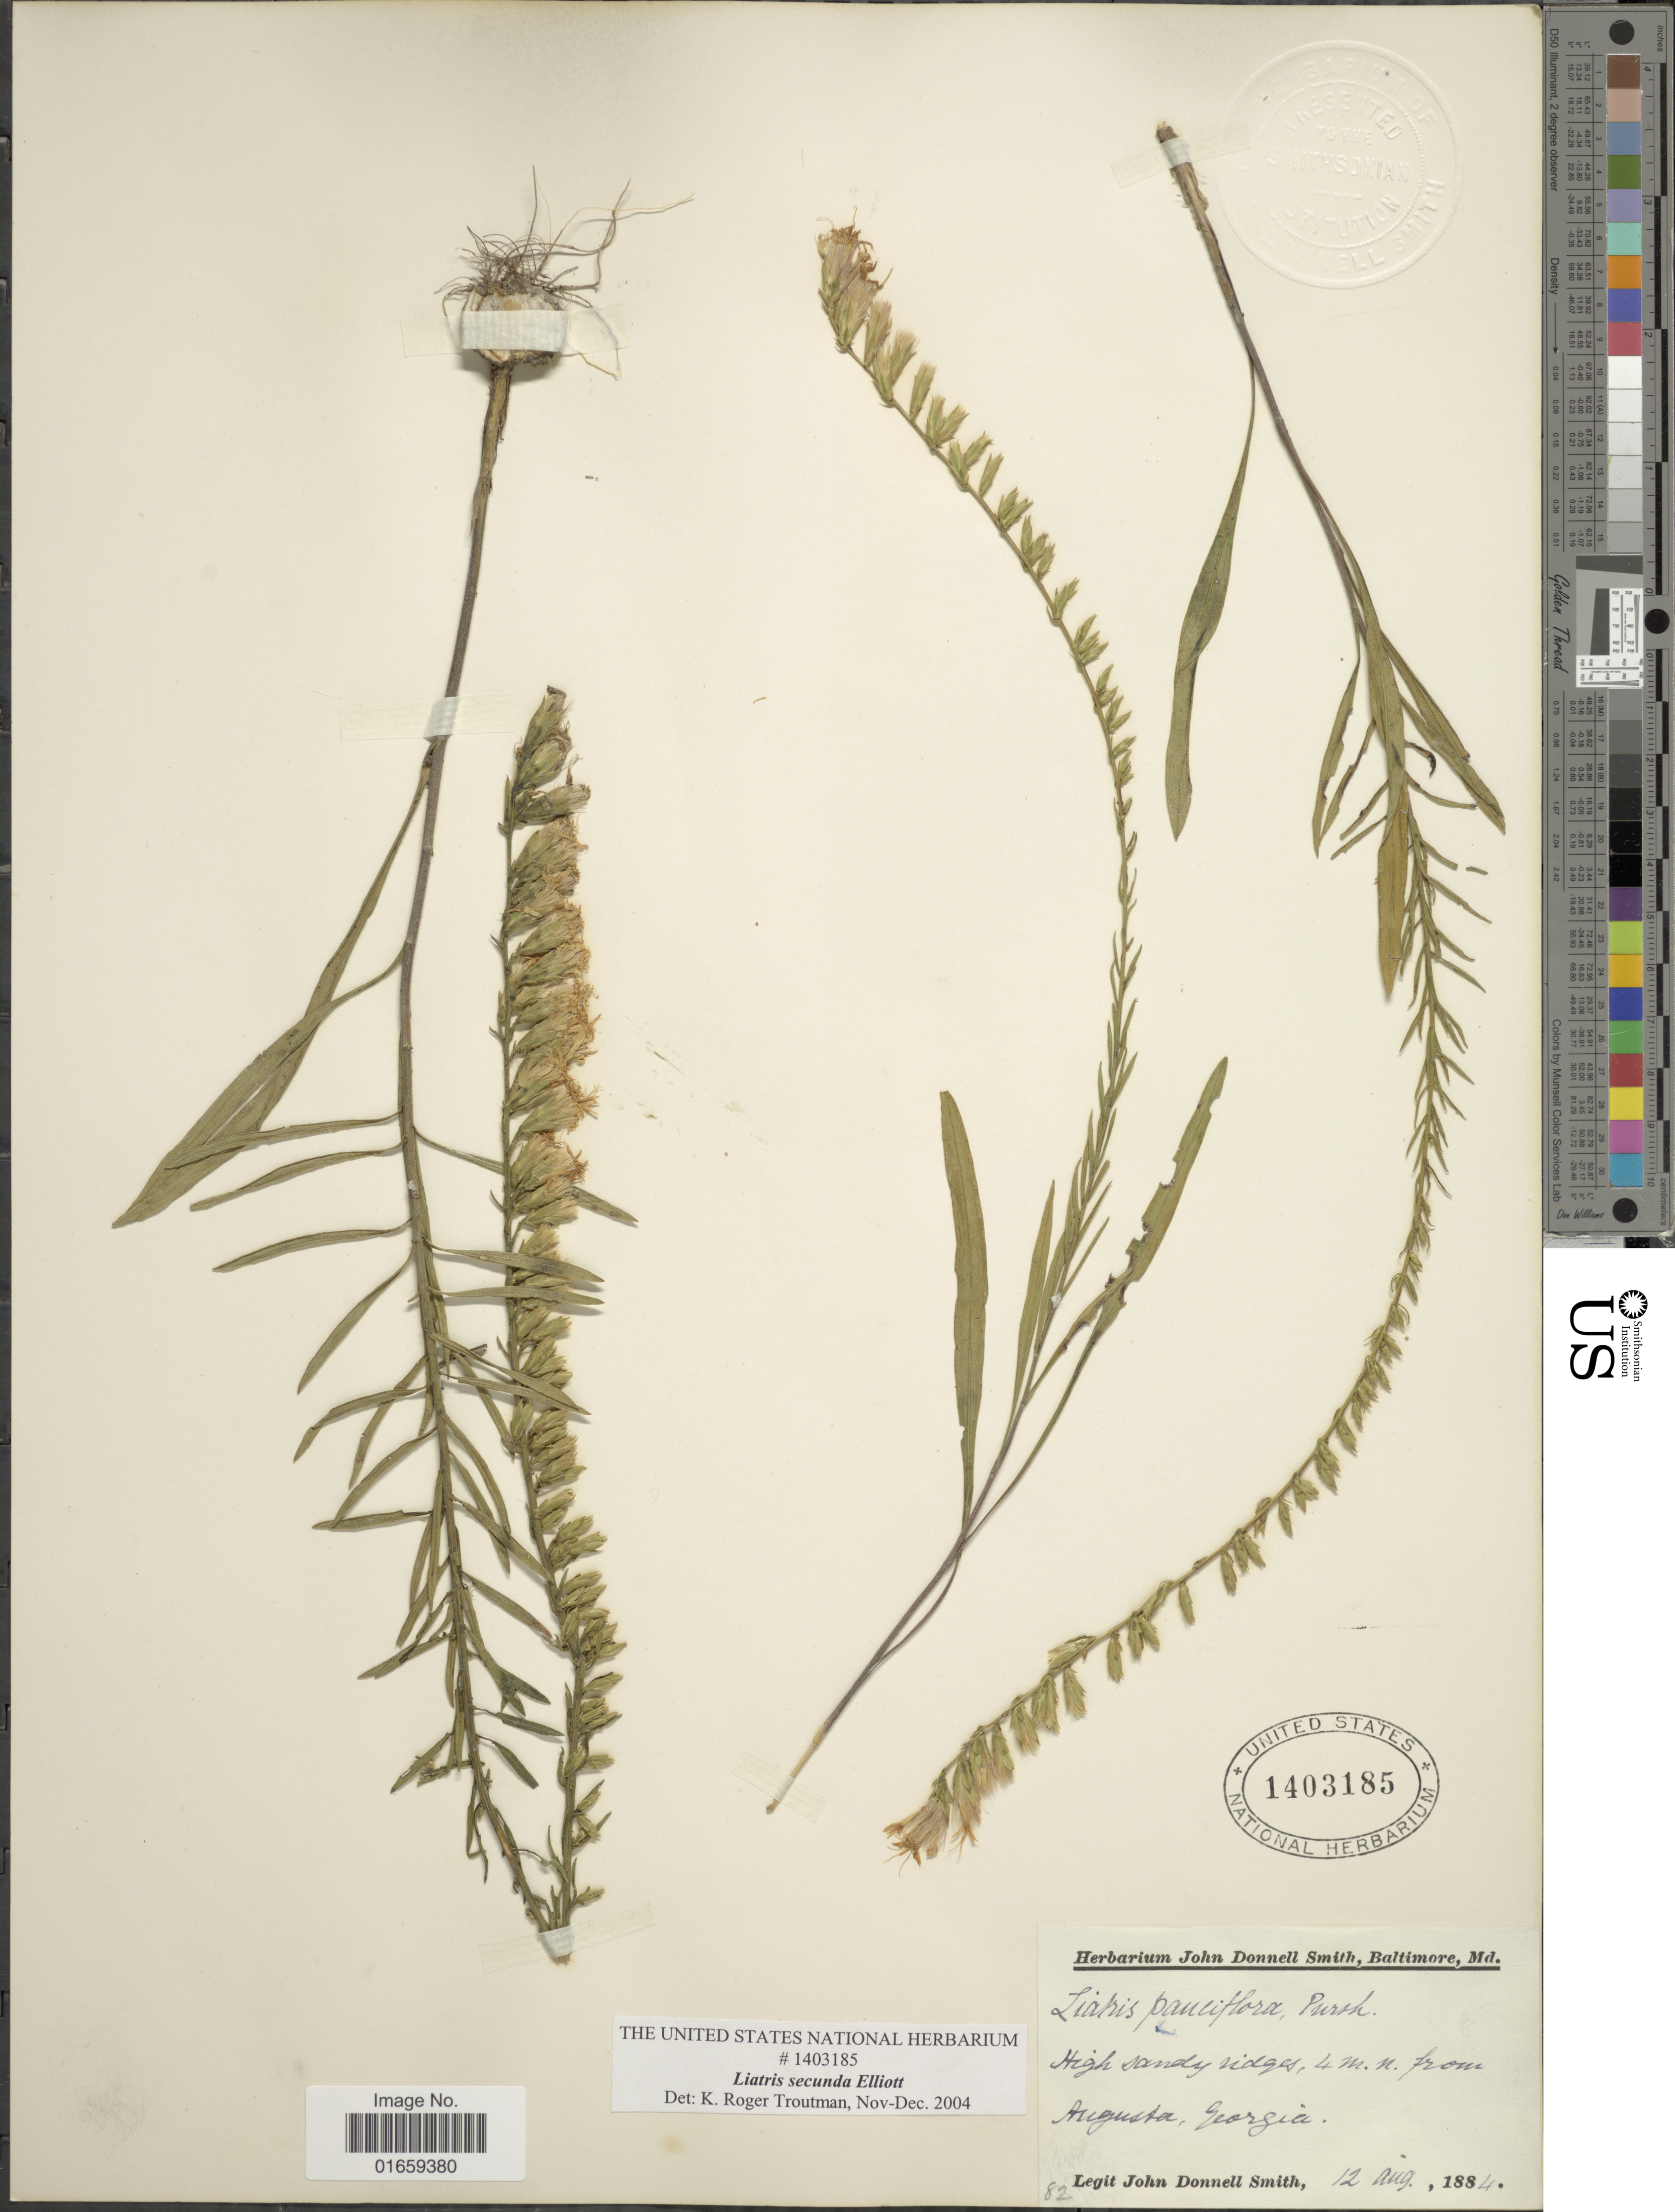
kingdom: Plantae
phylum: Tracheophyta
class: Magnoliopsida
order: Asterales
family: Asteraceae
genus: Liatris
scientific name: Liatris secunda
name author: Elliott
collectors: J. Donnell Smith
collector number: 82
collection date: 1884-08-12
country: United States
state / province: Georgia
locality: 4 m. n. from Augusta, Georgia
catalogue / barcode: US 1403185